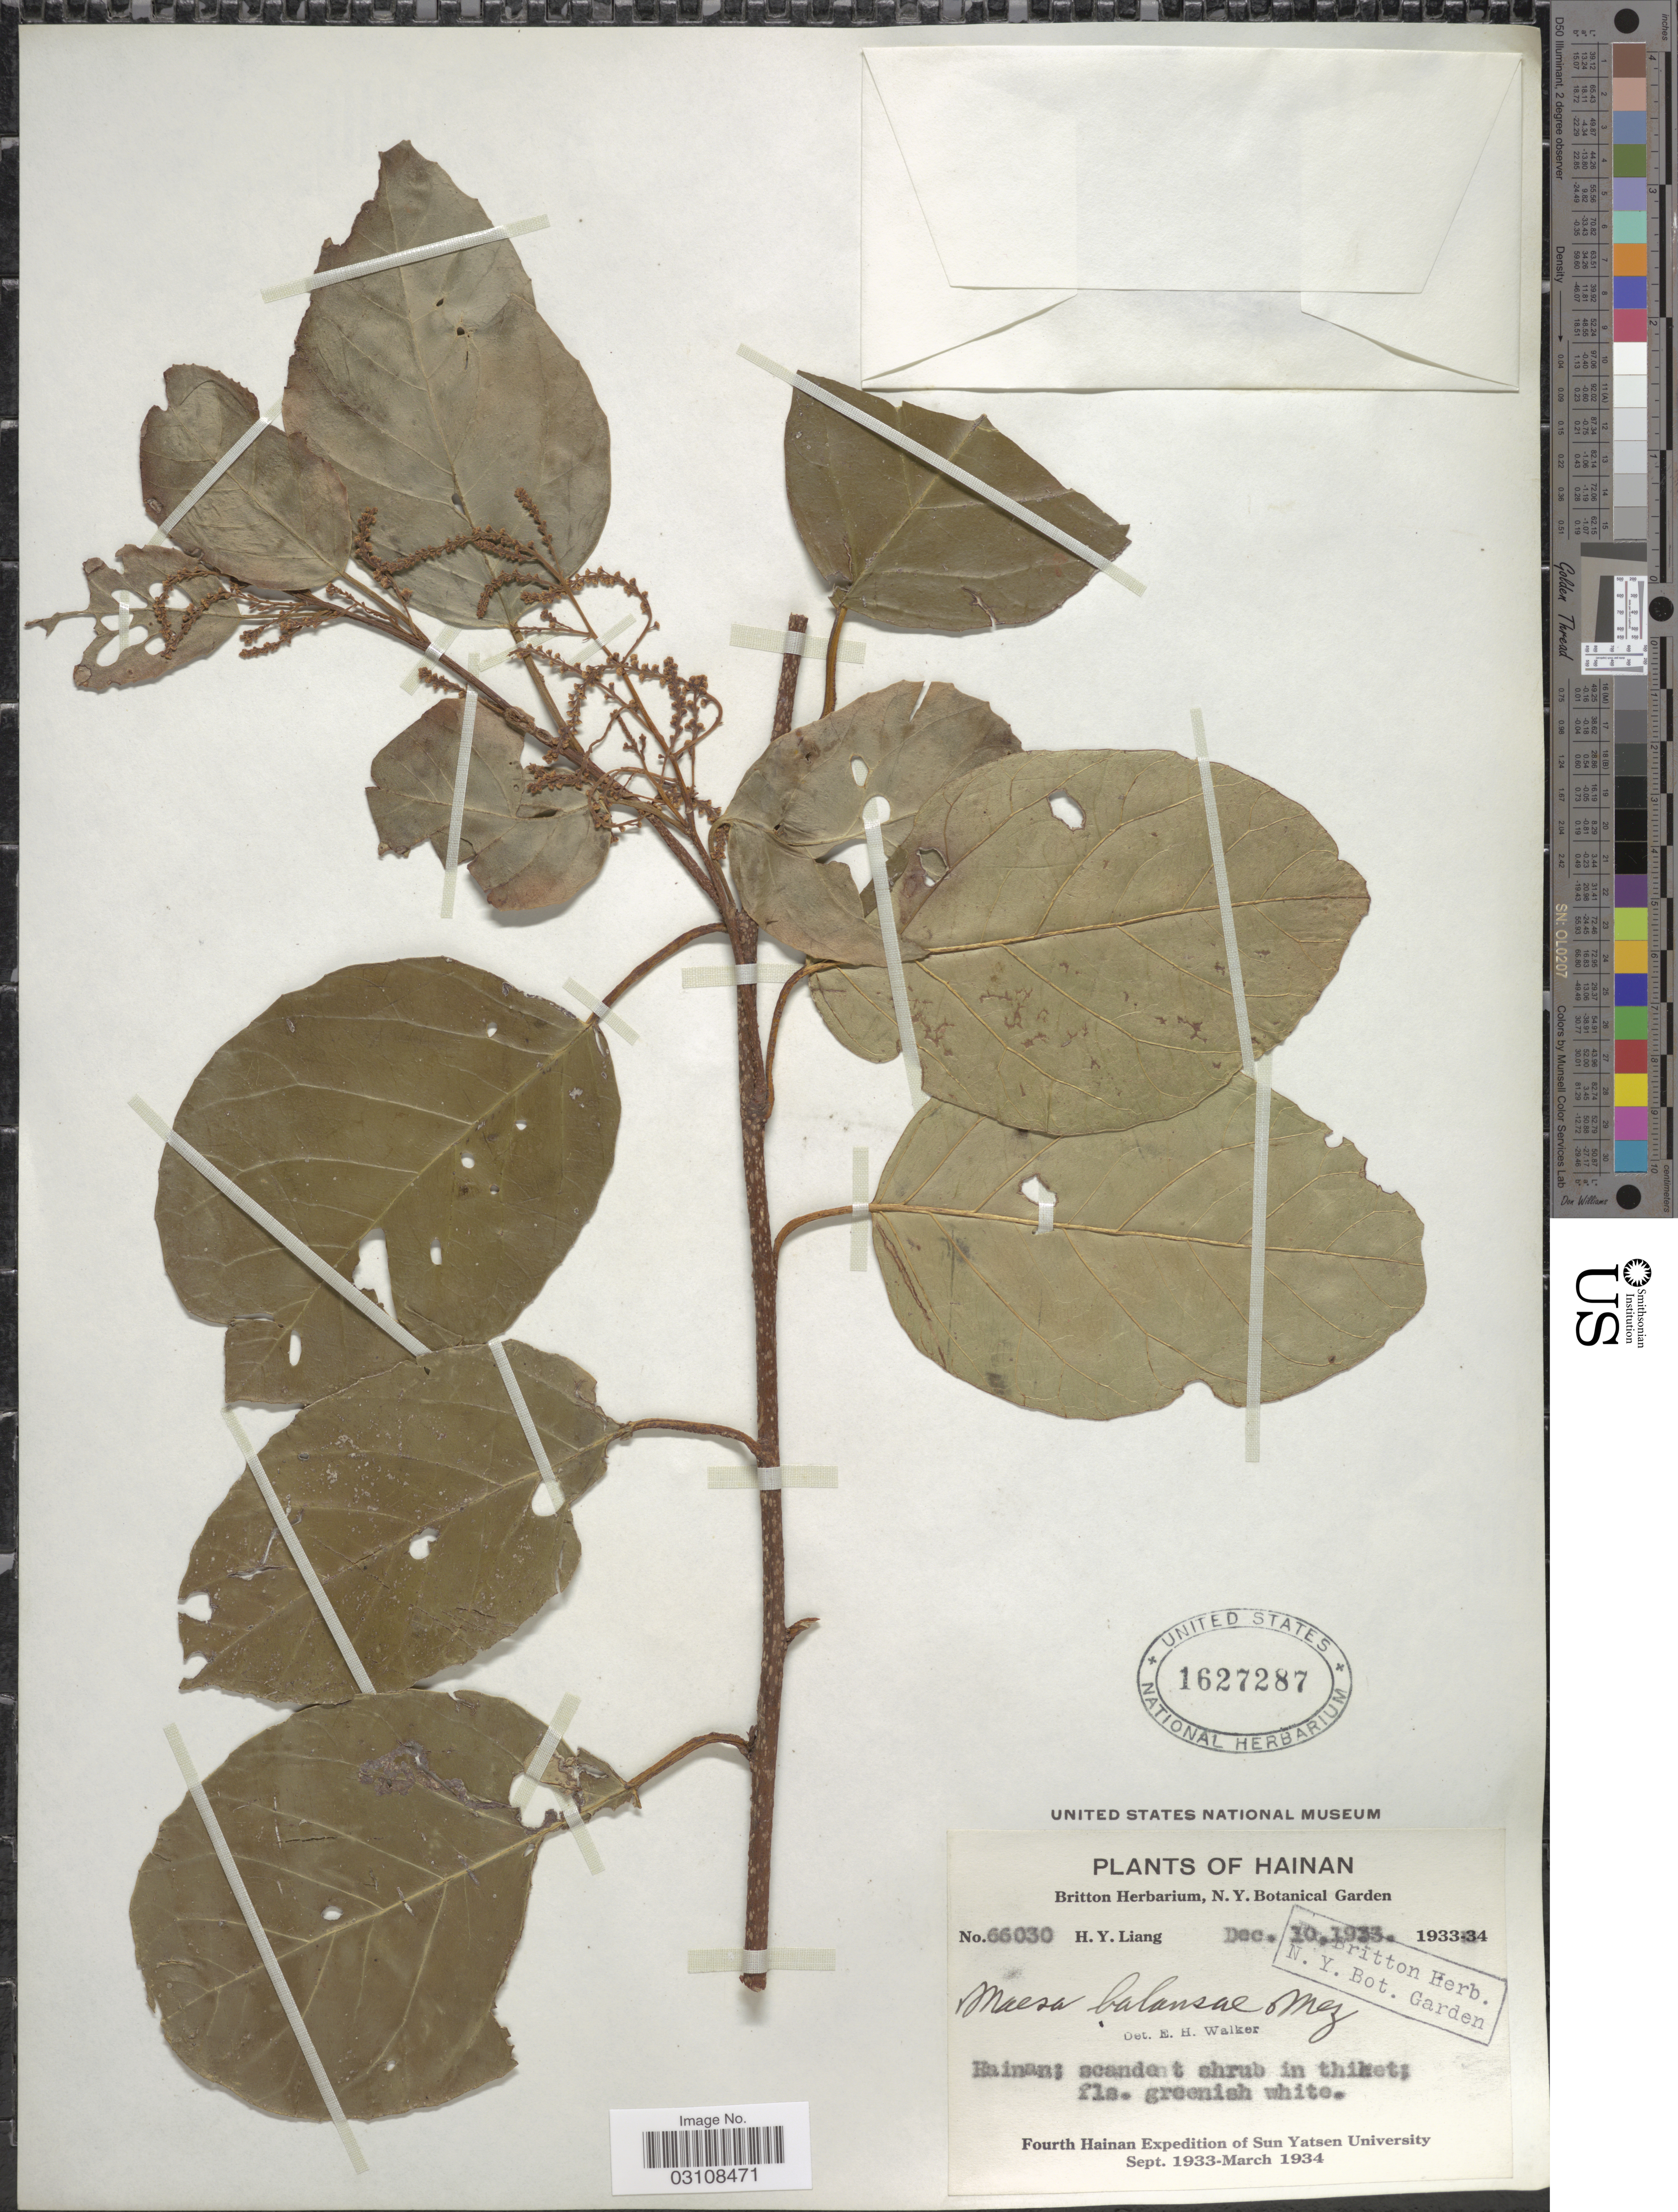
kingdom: Plantae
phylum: Tracheophyta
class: Magnoliopsida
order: Ericales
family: Primulaceae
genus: Maesa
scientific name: Maesa balansae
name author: Mez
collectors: H. Y. Liang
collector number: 66030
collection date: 1933-12-10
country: China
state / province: Hainan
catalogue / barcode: US 1627287